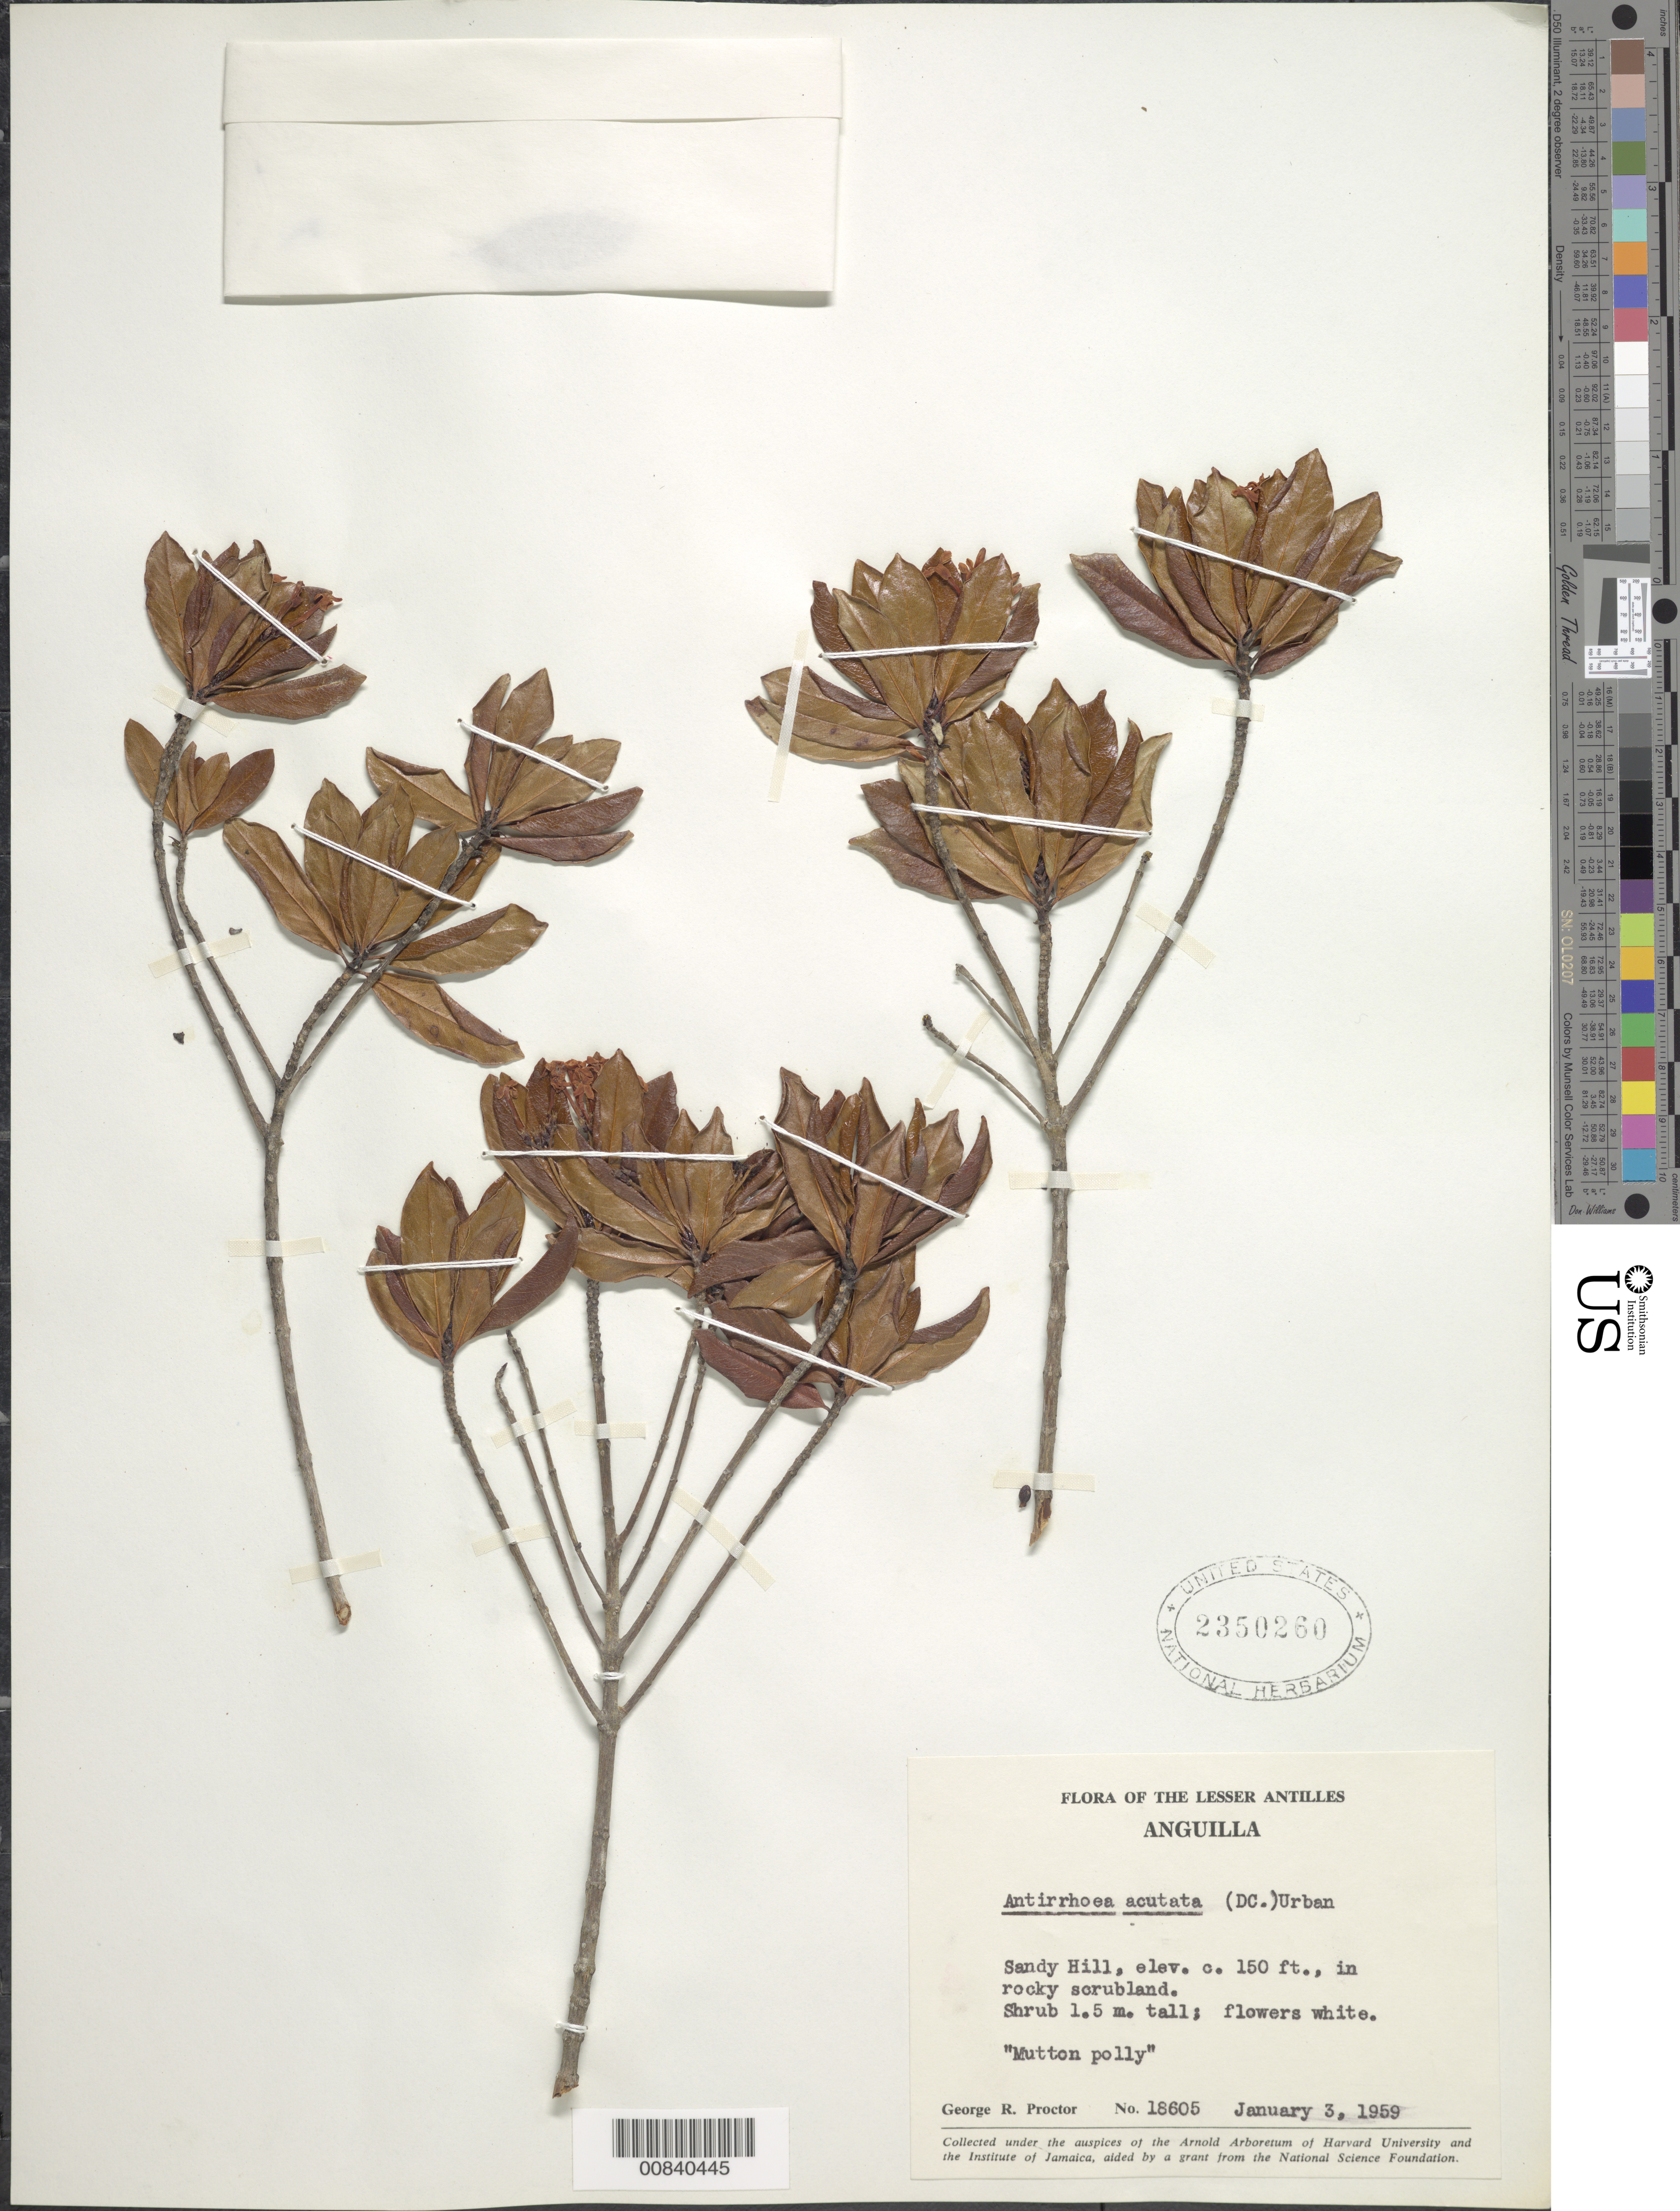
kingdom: Plantae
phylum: Tracheophyta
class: Magnoliopsida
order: Gentianales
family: Rubiaceae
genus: Stenostomum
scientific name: Stenostomum acutatum var. acutatum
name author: DC.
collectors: G. R. Proctor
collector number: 18605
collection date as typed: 03 Jan 1959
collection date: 1959-01-03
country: Anguilla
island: Anguilla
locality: Anguilla Is. Sandy Hill.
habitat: Rocky scrubland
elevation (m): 46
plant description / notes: Common name: Mutton polly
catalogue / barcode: US 2350260